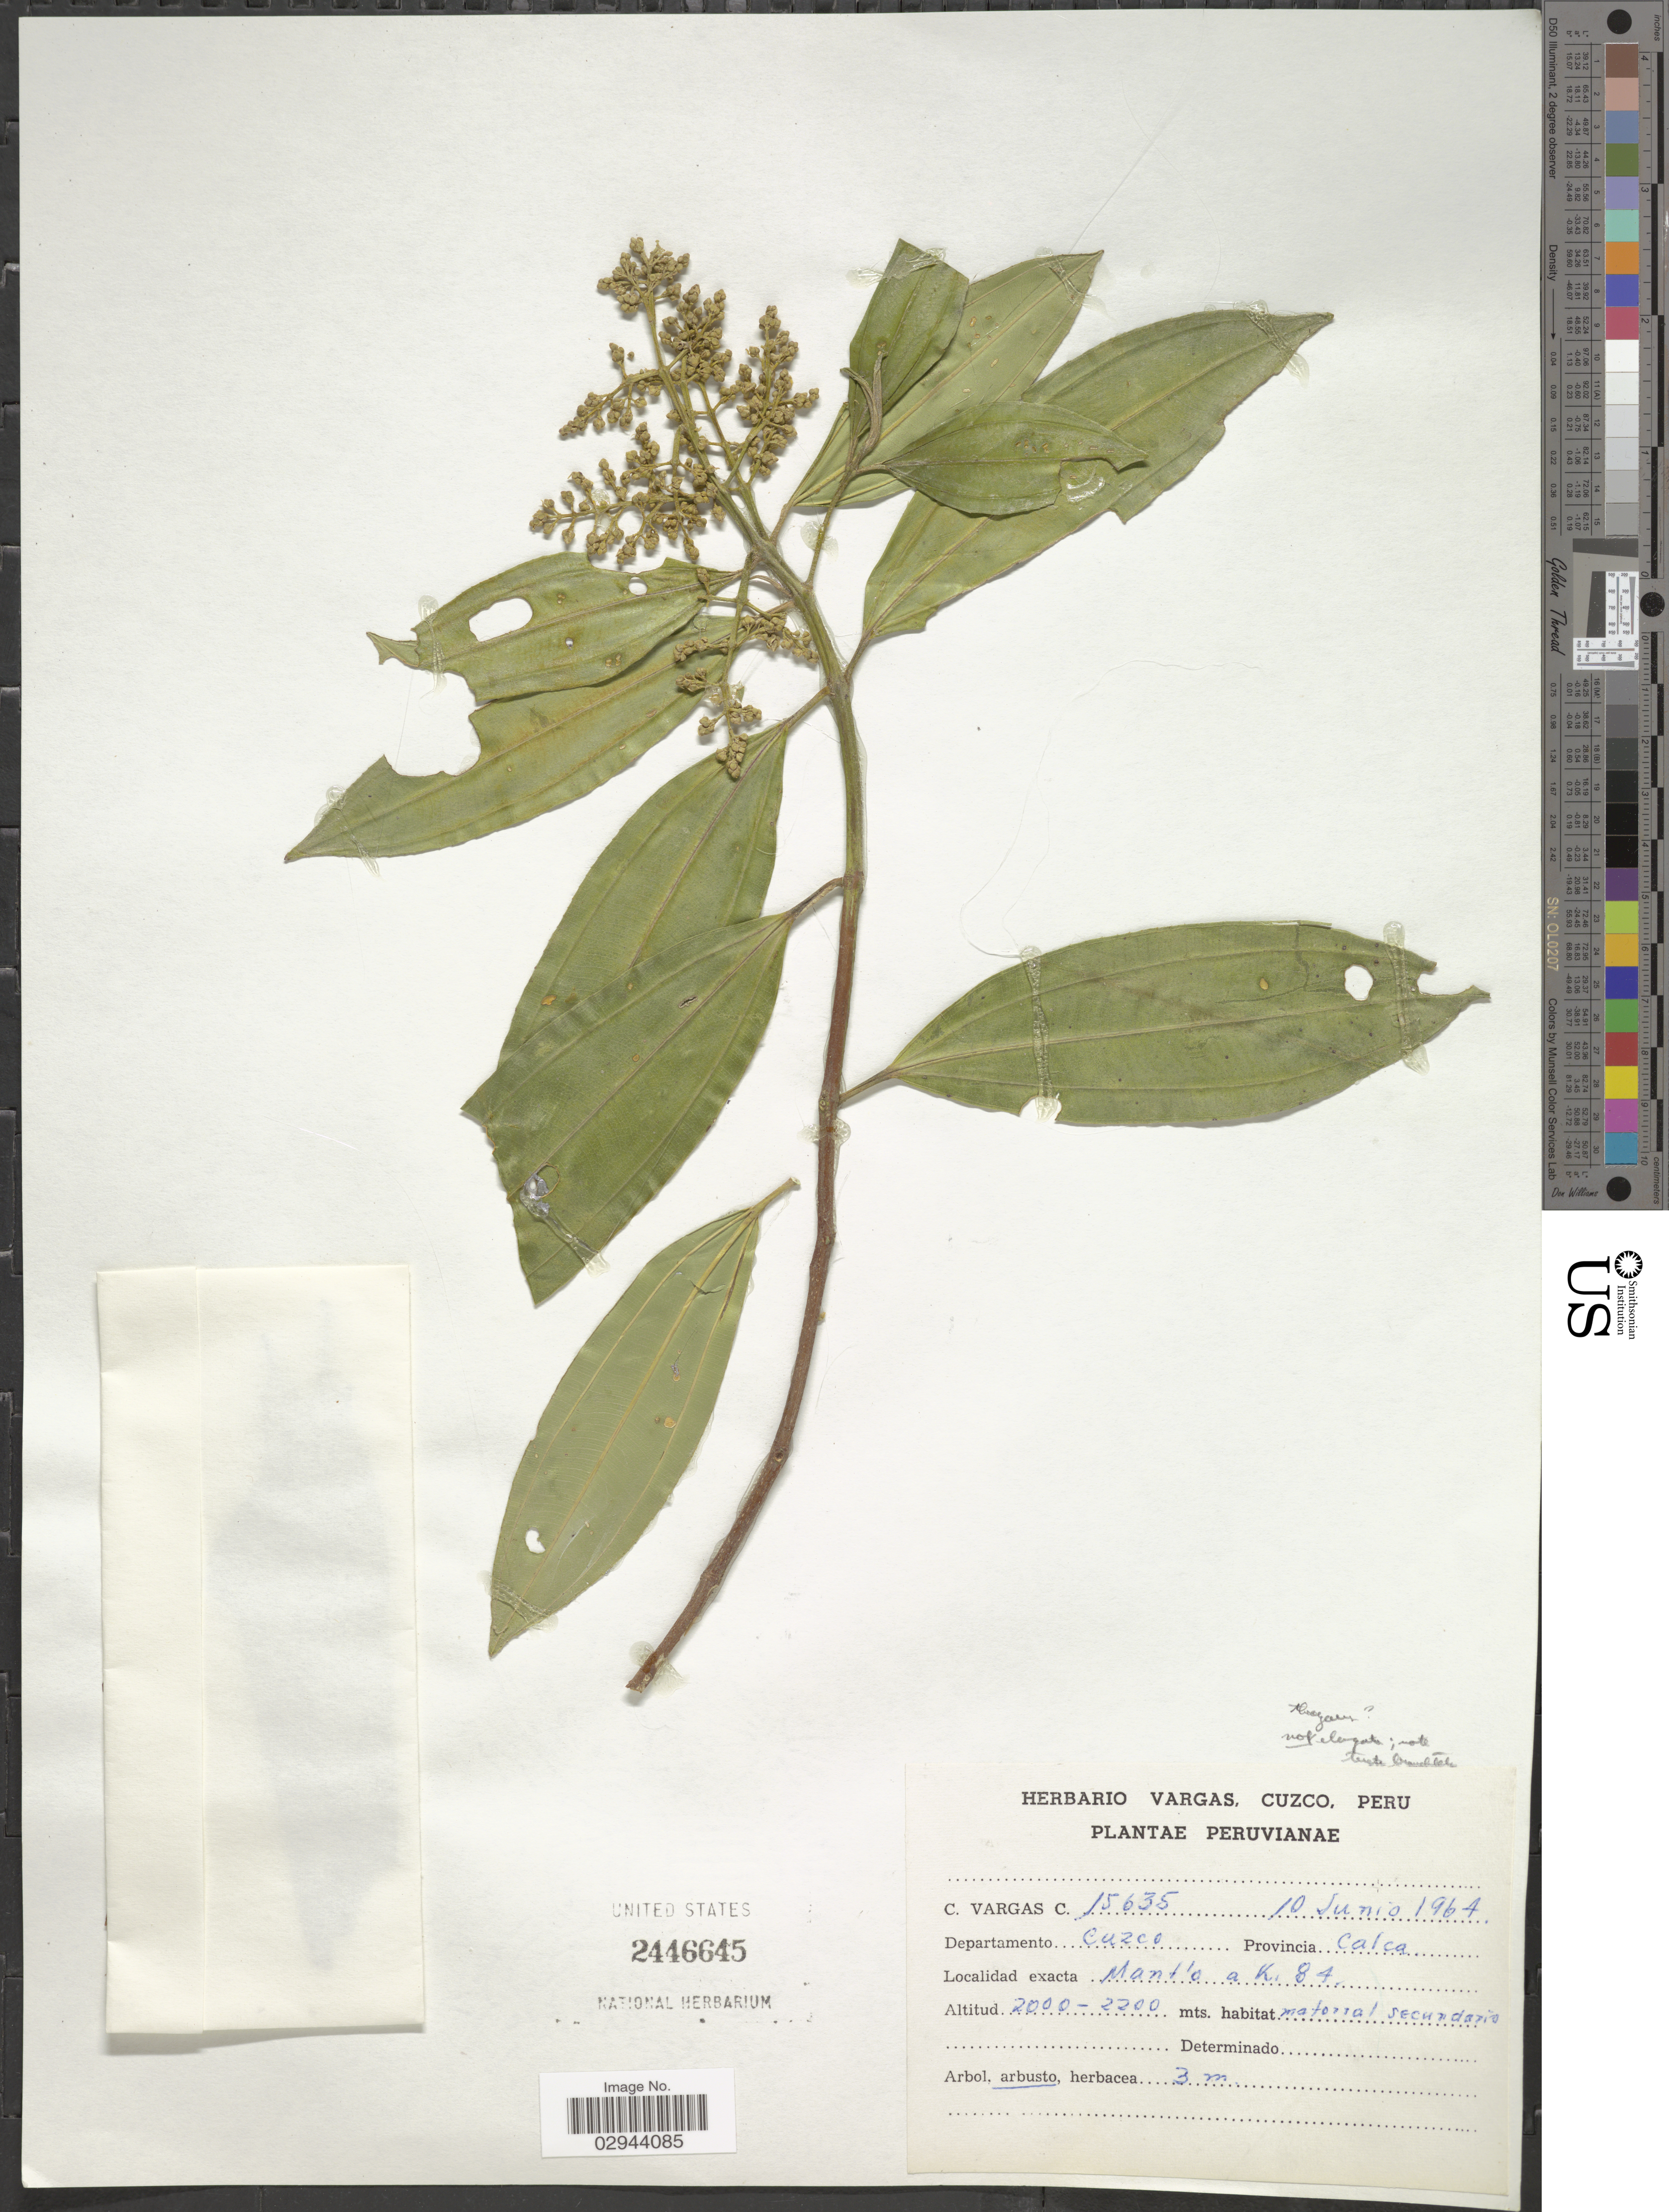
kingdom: Plantae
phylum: Tracheophyta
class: Magnoliopsida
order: Myrtales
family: Melastomataceae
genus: Miconia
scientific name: Miconia theizans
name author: (Bonpl.) Cogn.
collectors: C. Vargas Calderón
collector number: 15635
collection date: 1964-06-10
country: Peru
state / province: Cusco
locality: Departamento Cuzco, Provincia Calca, Mont'o K. 84.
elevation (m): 2000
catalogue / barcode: US 2446645